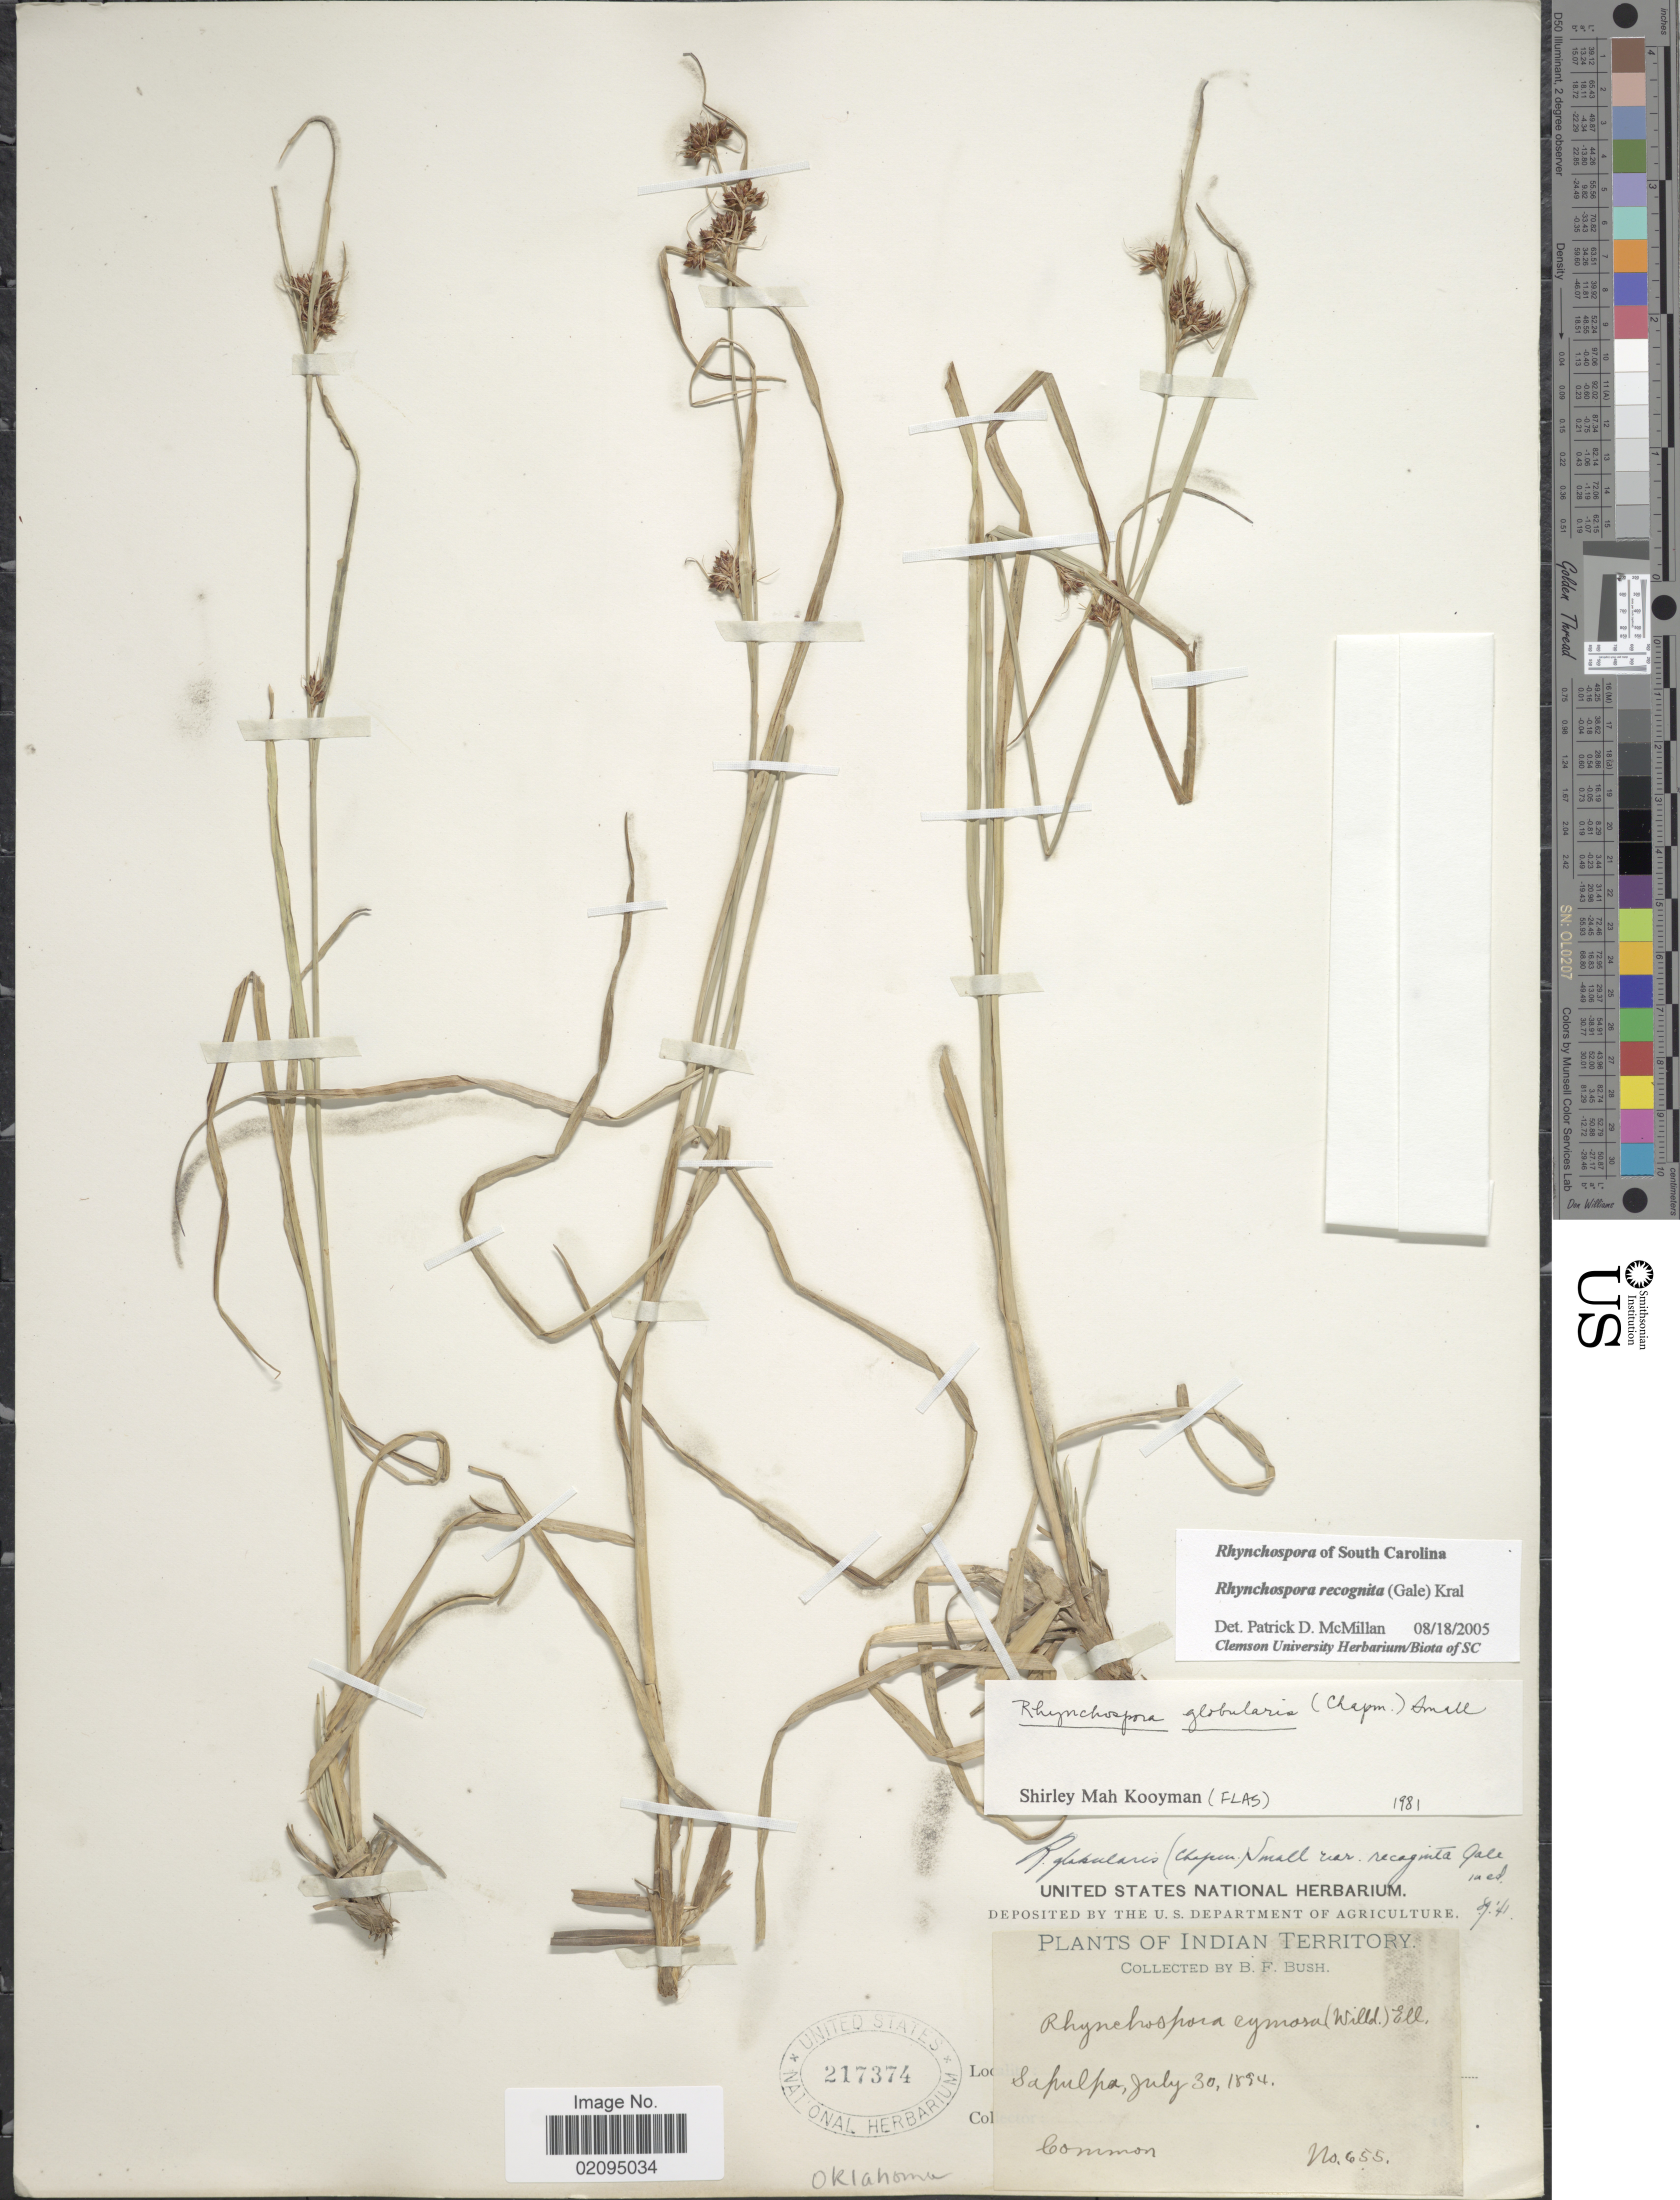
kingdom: Plantae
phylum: Tracheophyta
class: Liliopsida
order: Poales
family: Cyperaceae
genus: Rhynchospora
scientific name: Rhynchospora recognita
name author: (Gale) Kral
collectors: B. F. Bush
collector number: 655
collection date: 1894-07-30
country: United States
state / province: Oklahoma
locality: Indian Territory, Sapulpa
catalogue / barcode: US 217374